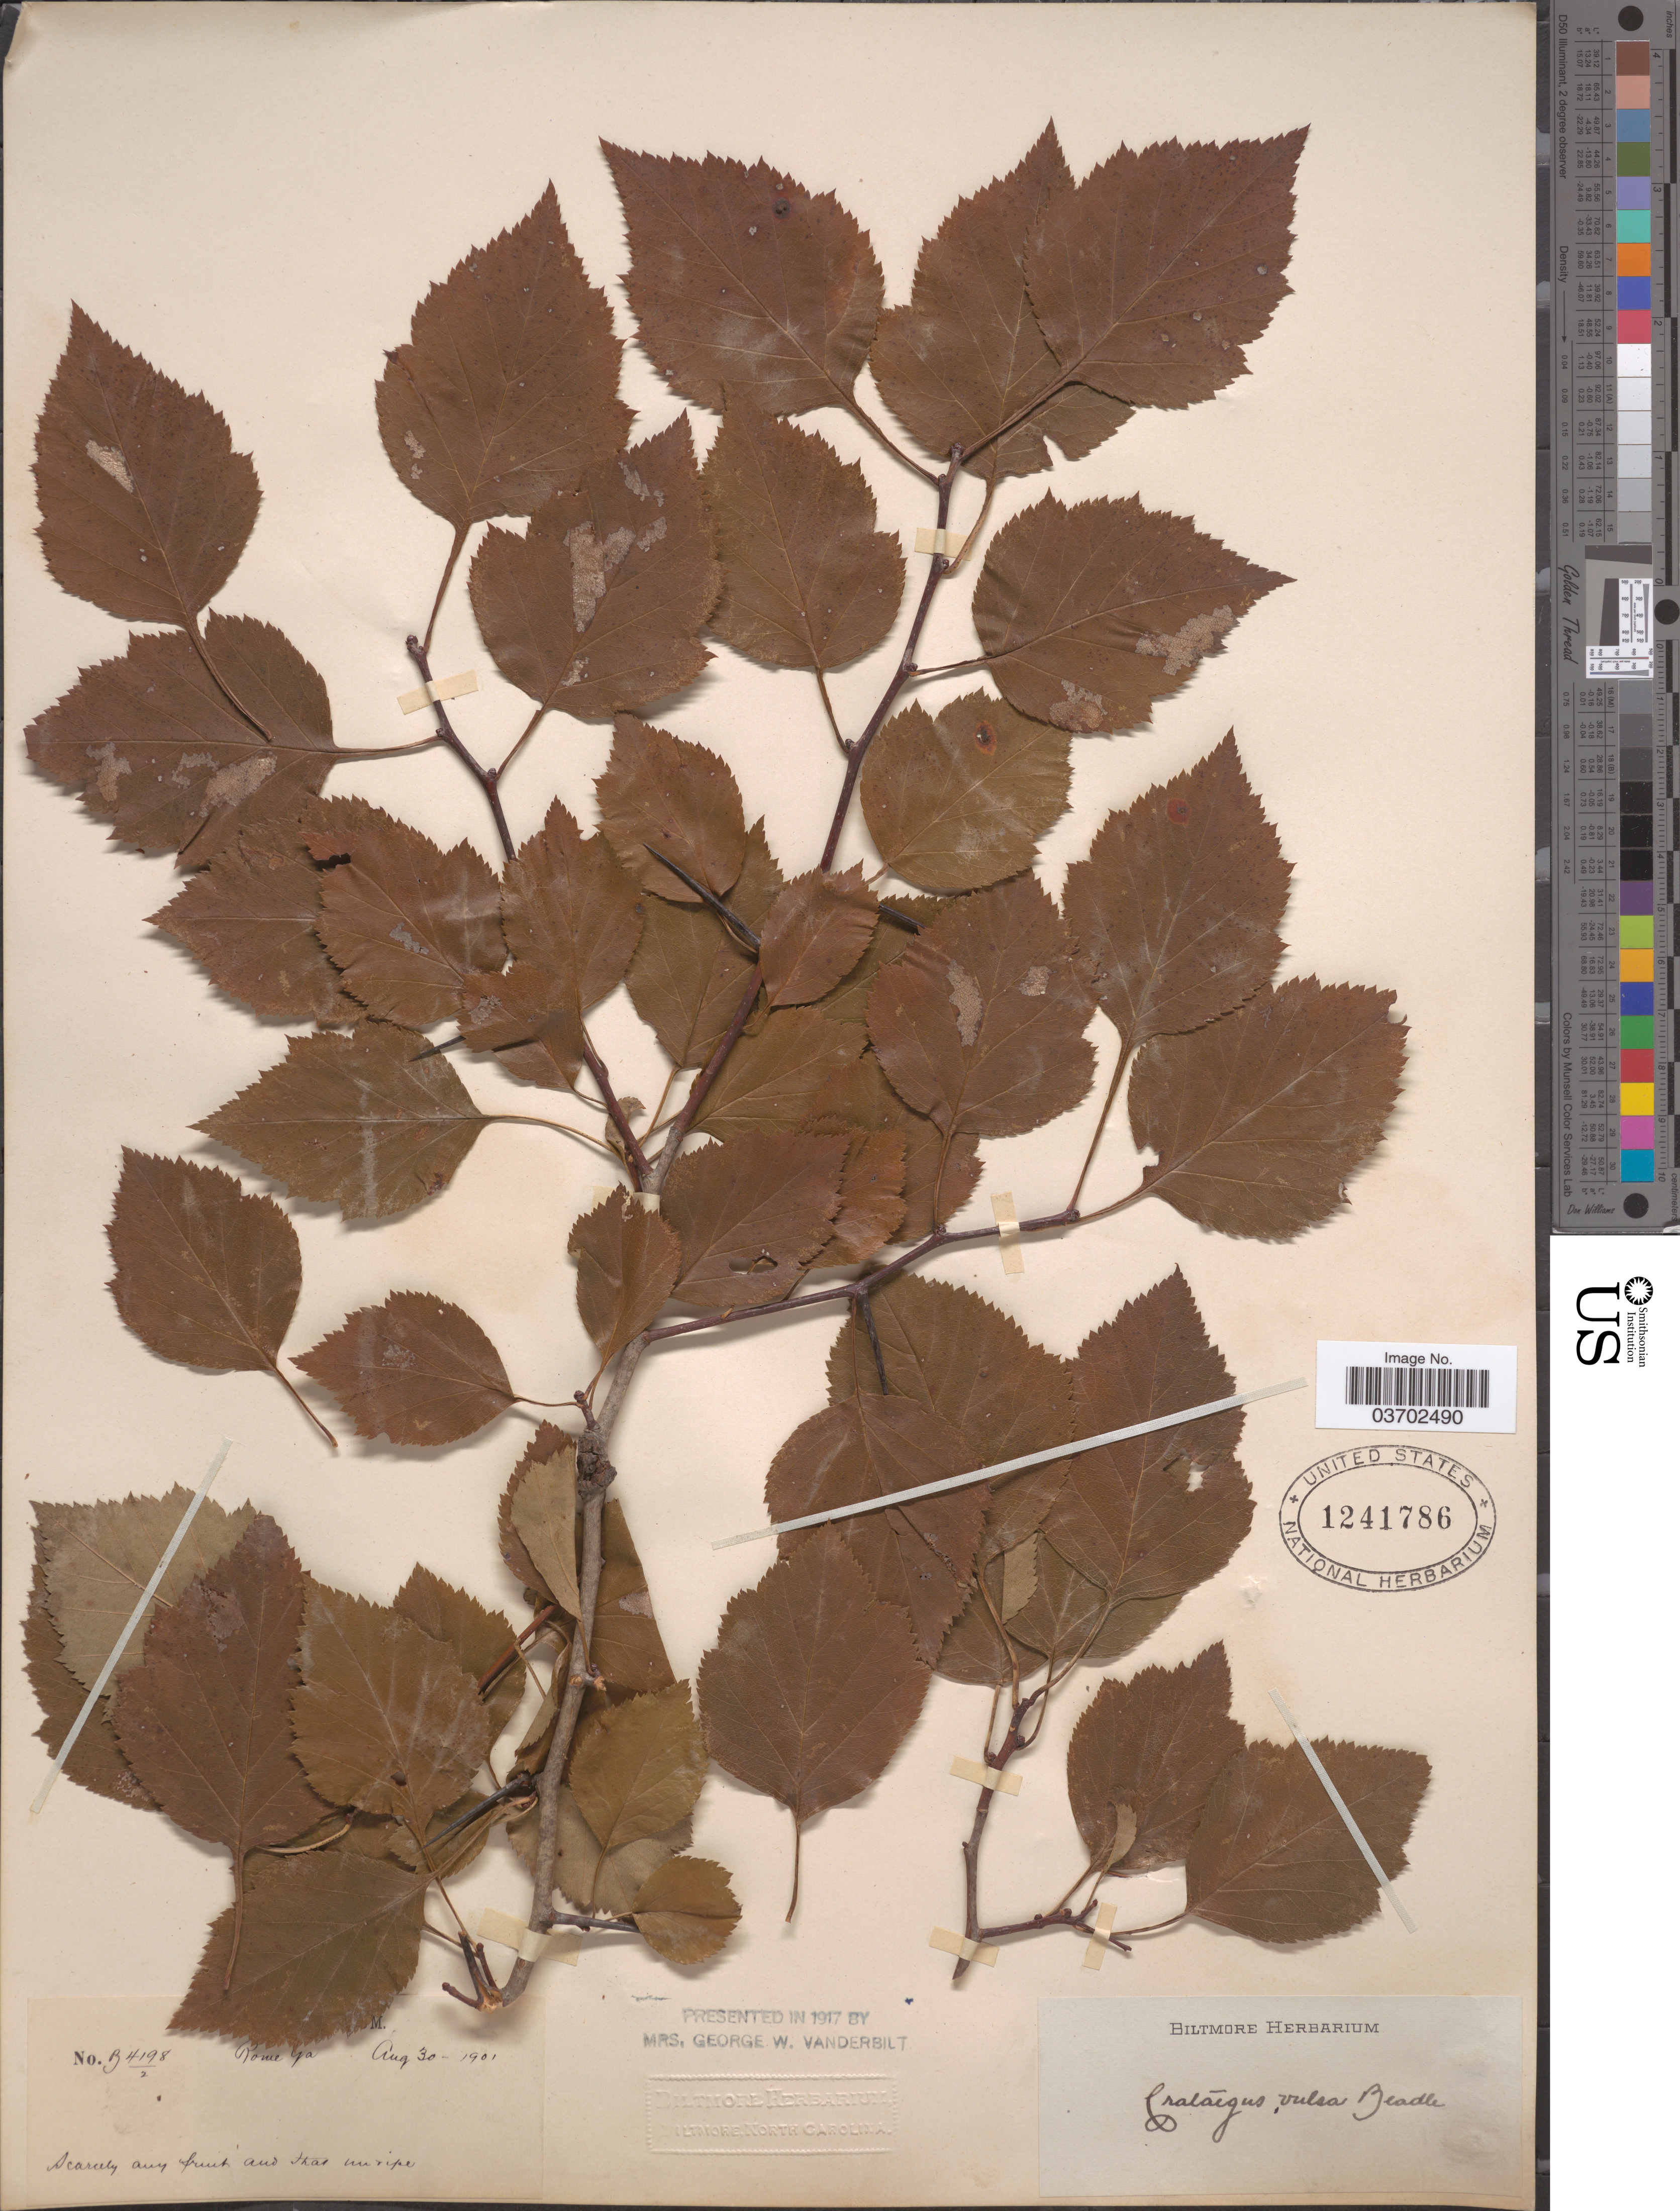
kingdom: Plantae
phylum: Tracheophyta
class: Magnoliopsida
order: Rosales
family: Rosaceae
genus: Crataegus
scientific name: Crataegus vulsa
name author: Beadle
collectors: ex herb. Biltmore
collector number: B4198/2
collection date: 1901-08-30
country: United States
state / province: Georgia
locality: Rome.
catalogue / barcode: US 1241786